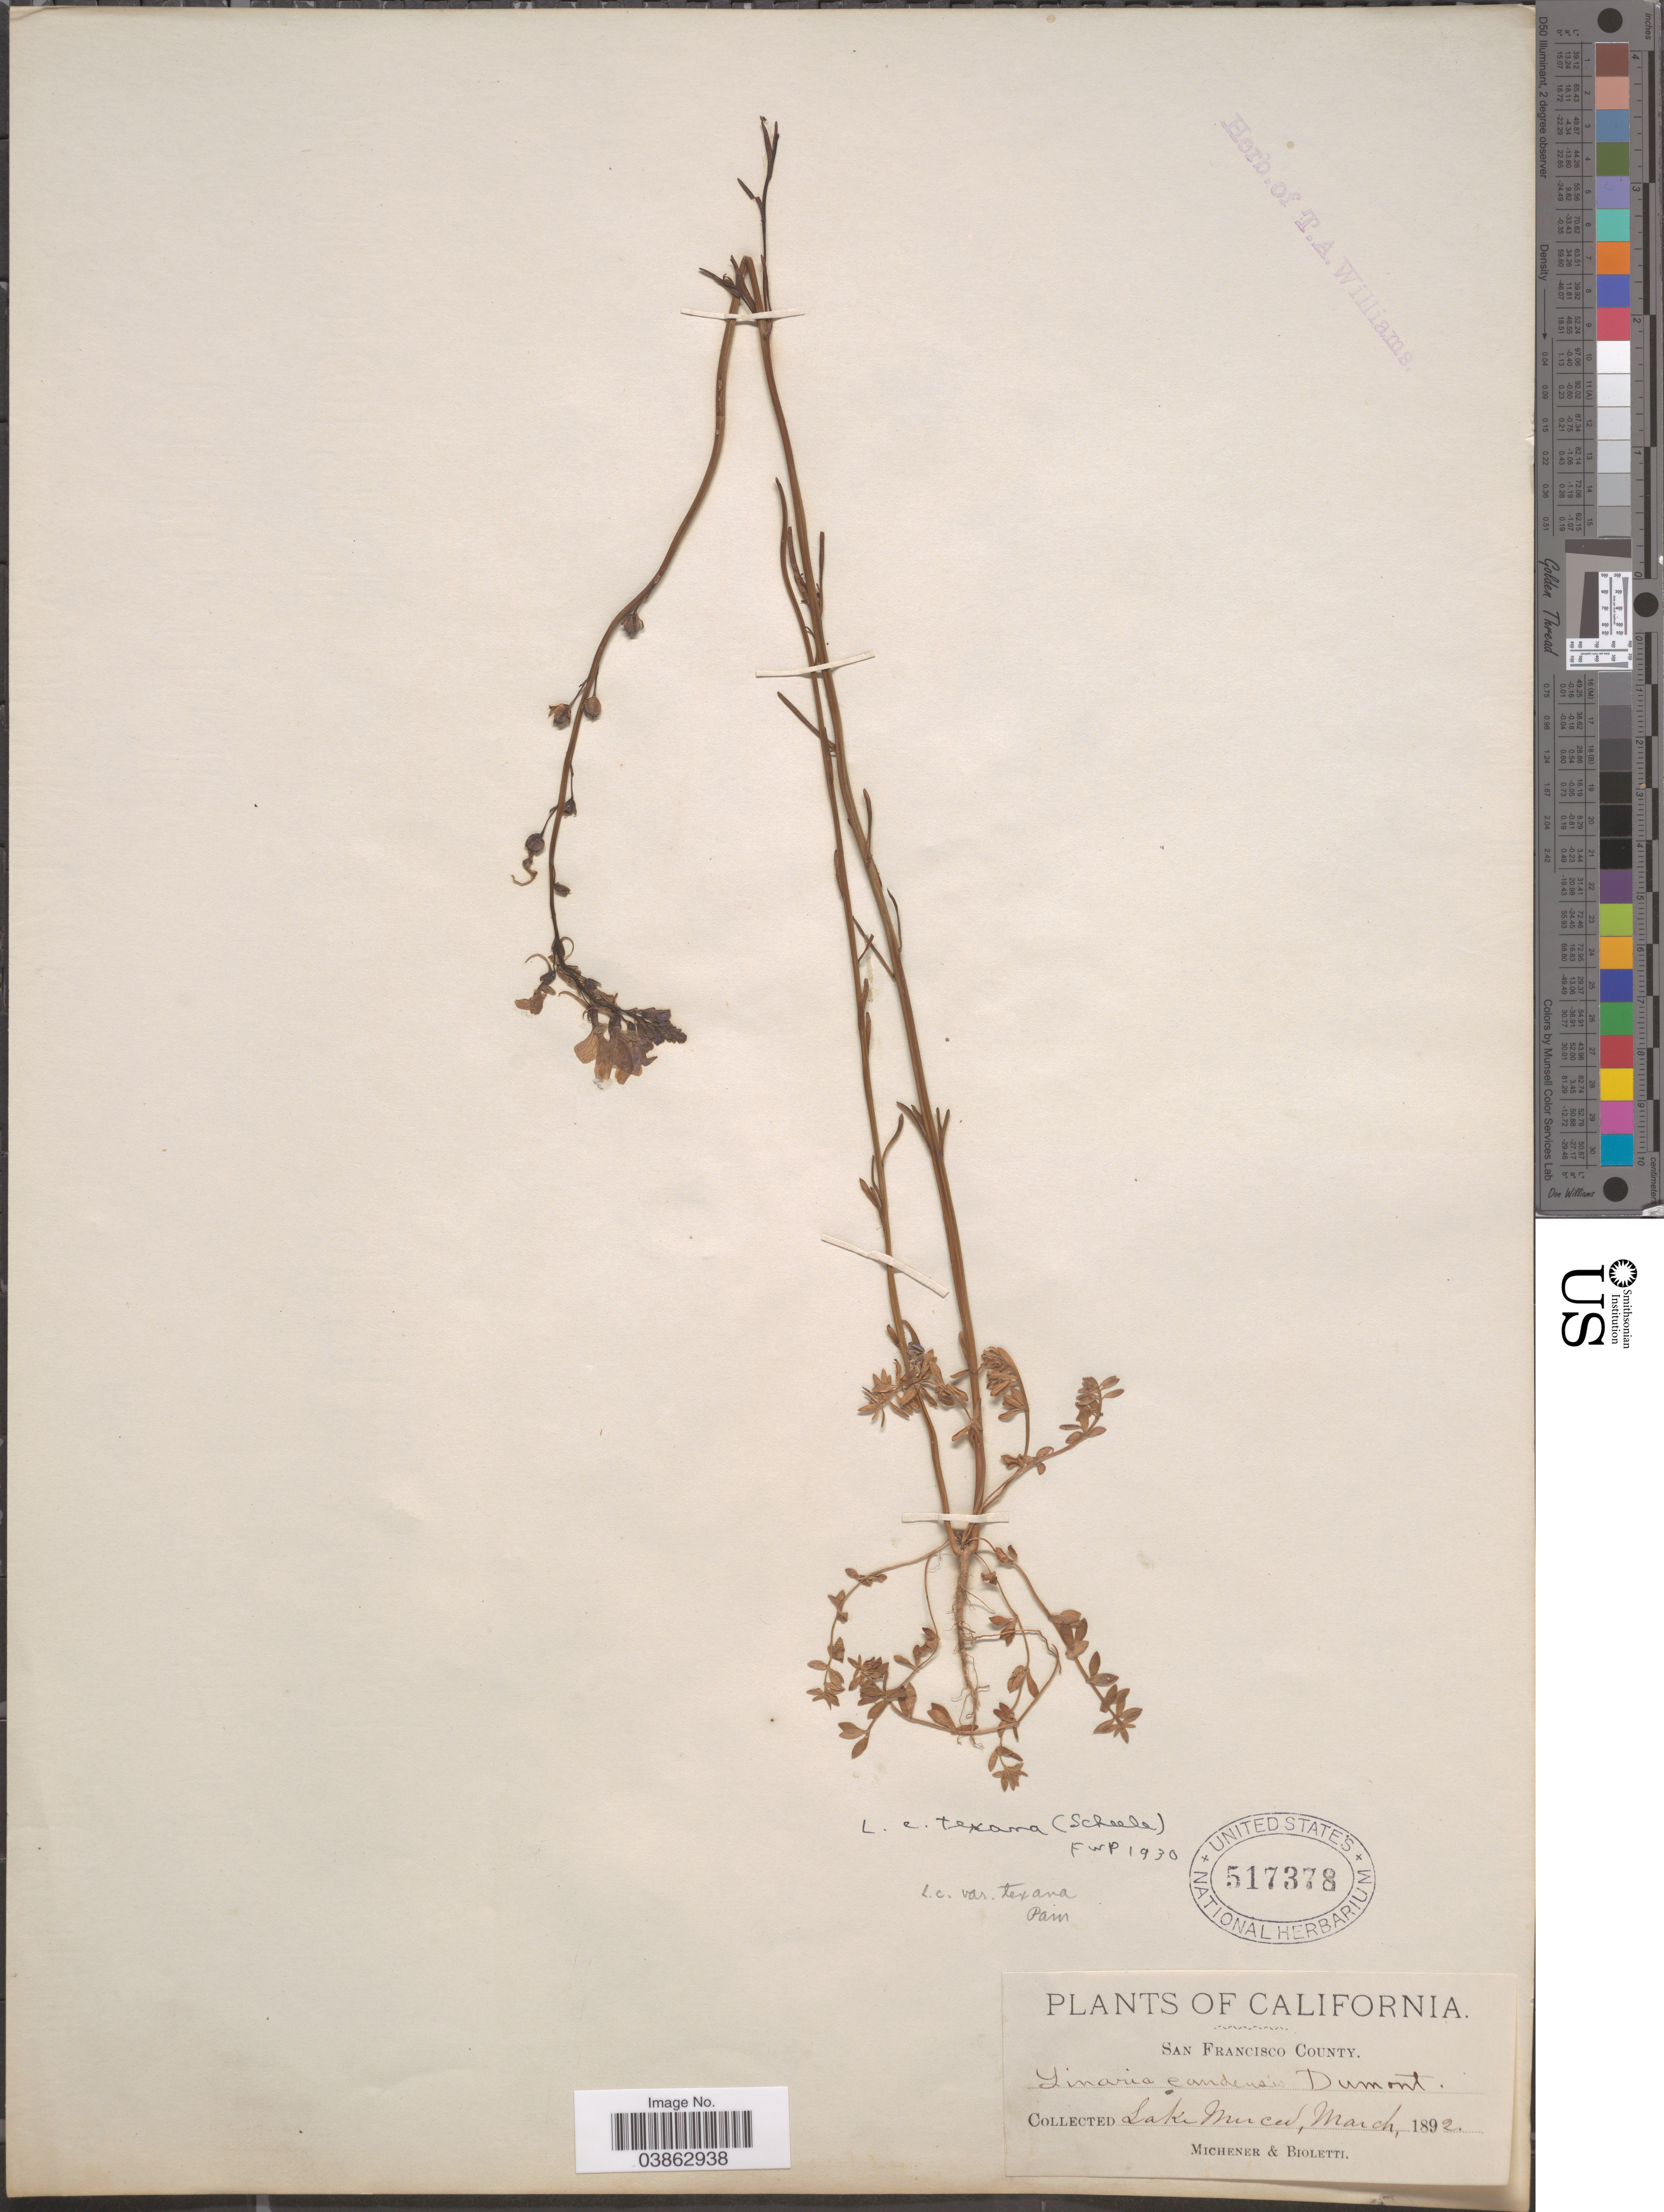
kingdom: Plantae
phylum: Tracheophyta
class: Magnoliopsida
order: Lamiales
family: Plantaginaceae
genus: Linaria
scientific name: Linaria texana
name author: Scheele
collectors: -. Michener & -- Bioletti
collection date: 1892-03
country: United States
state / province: California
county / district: San Francisco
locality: San Francisco County. Lake Merced.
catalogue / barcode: US 517378